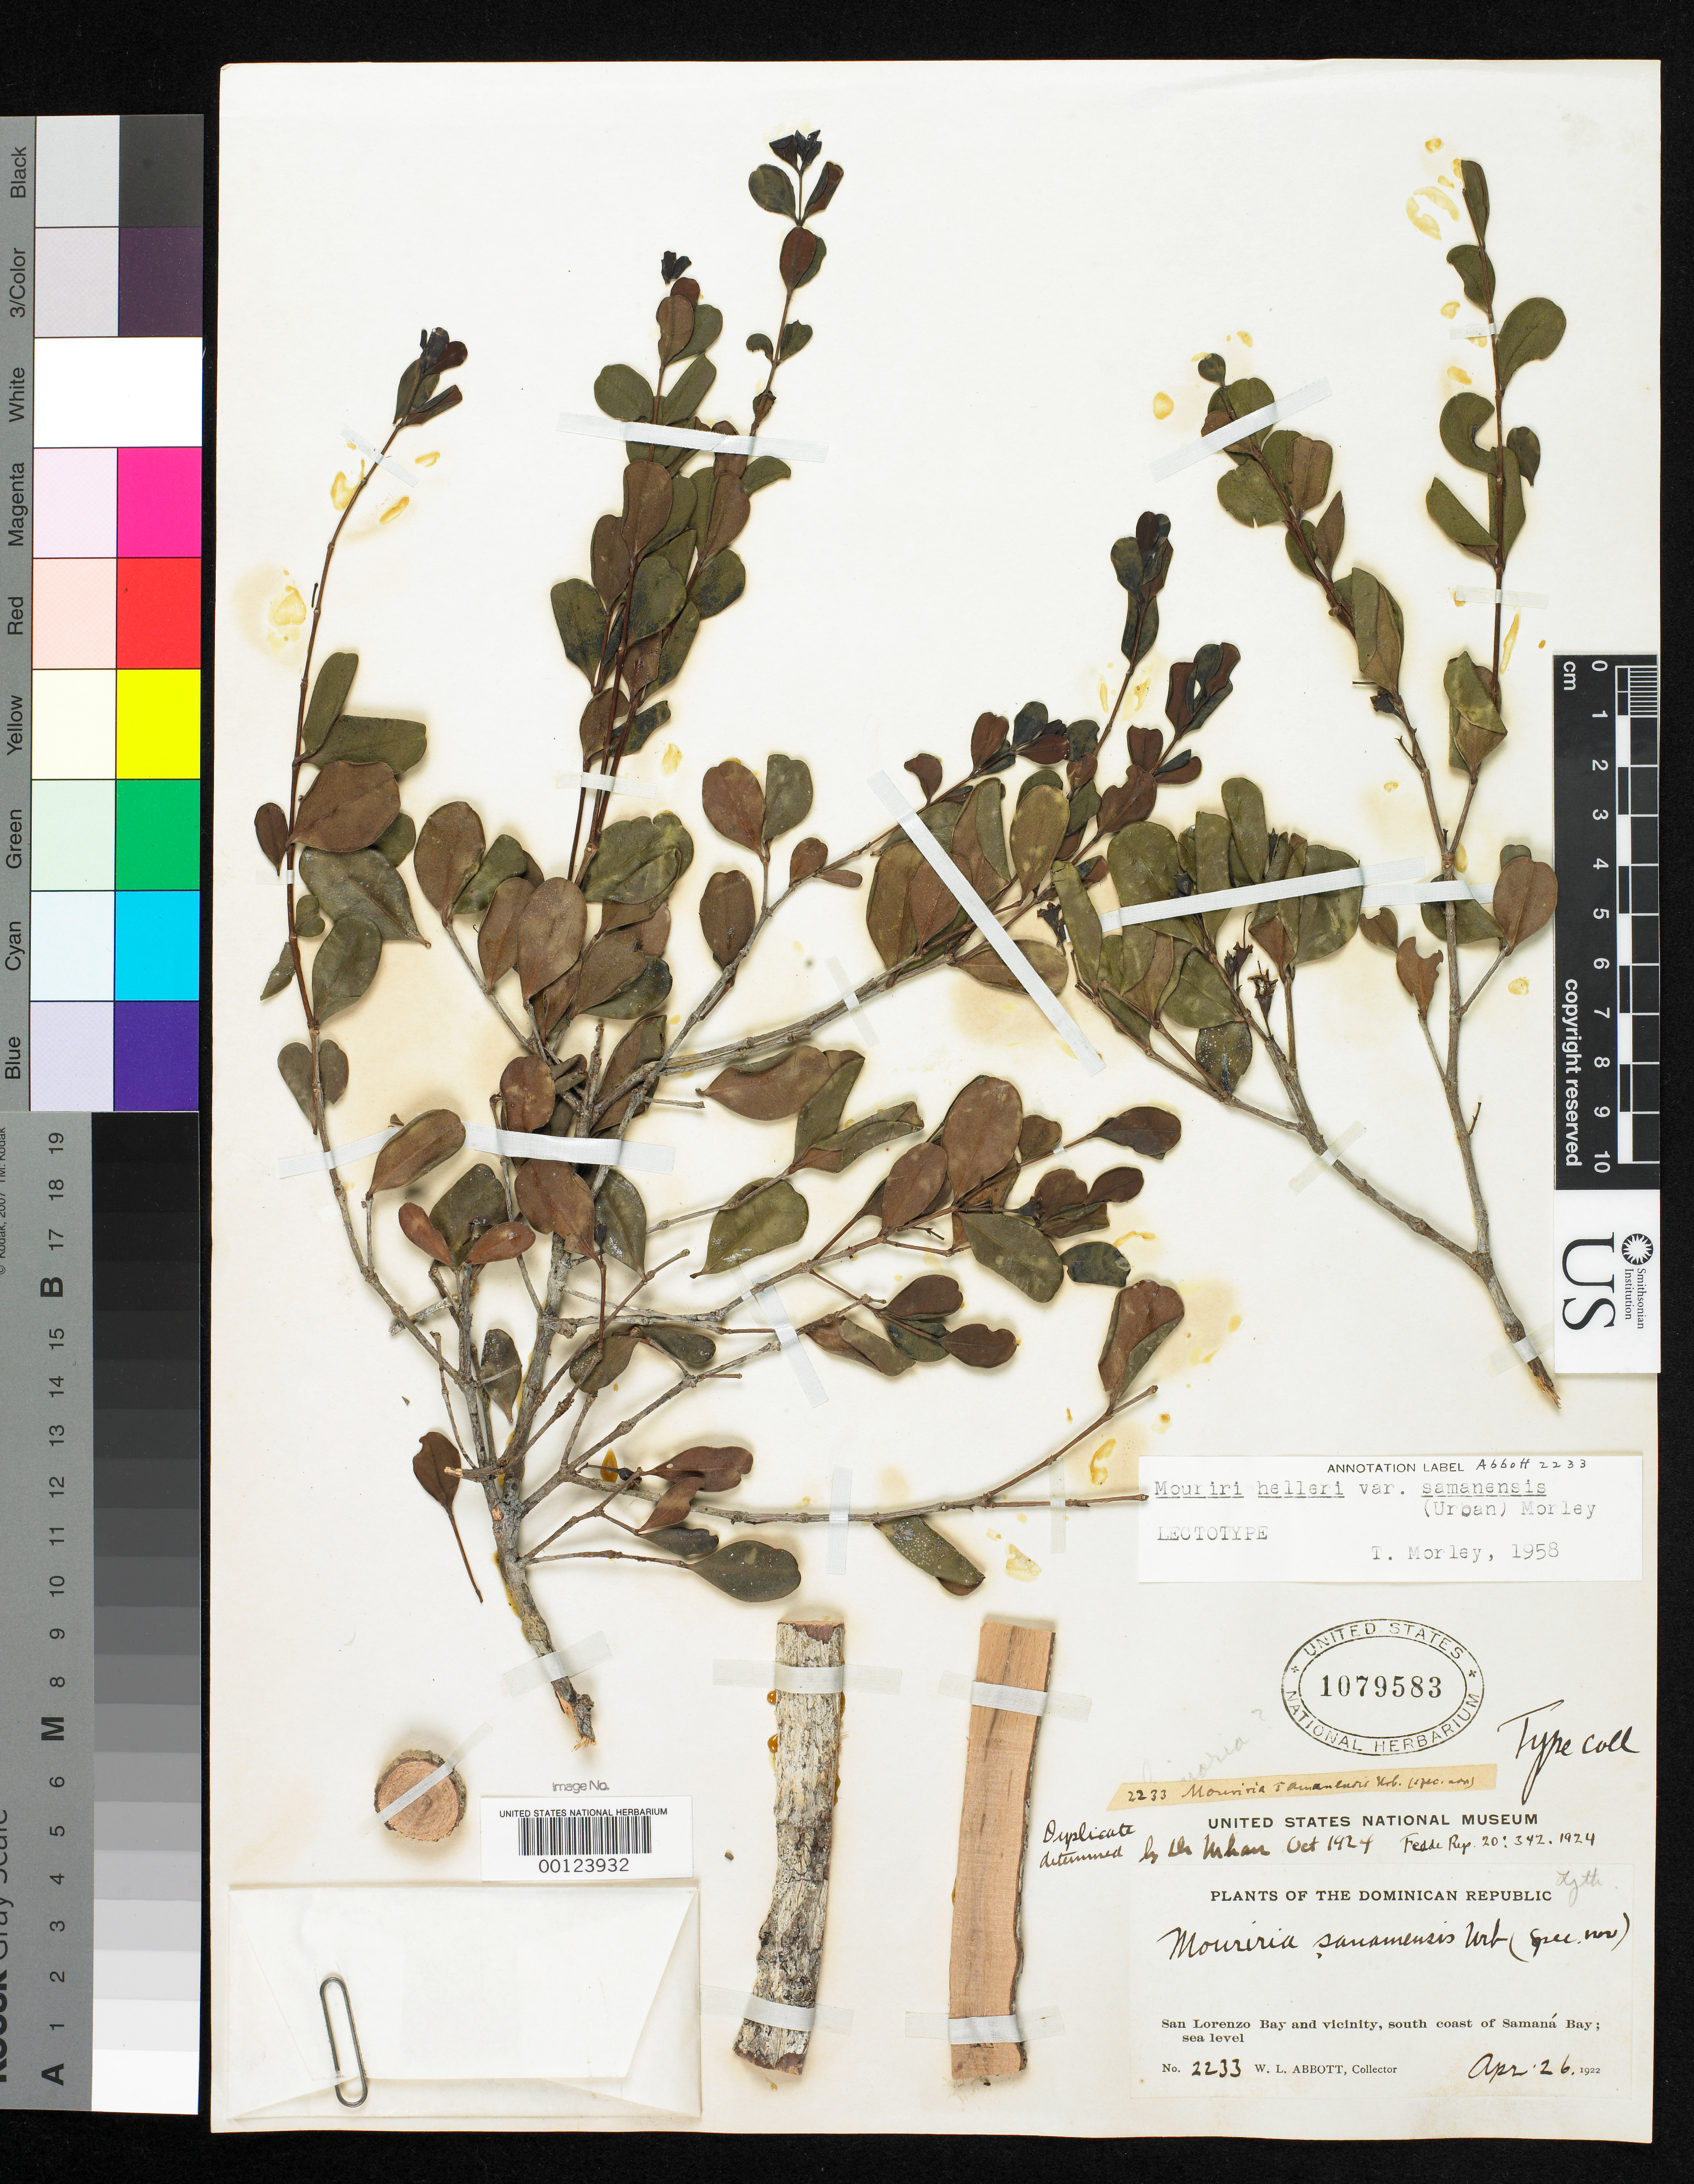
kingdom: Plantae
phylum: Tracheophyta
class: Magnoliopsida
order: Myrtales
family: Melastomataceae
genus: Mouriria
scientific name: Mouriria samanensis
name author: Urb.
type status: Isotype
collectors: W. L. Abbott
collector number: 2233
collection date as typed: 26 Apr 1922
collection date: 1922-04-26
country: Dominican Republic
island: Hispaniola Island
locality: Australemsinus Samanensis prope Sinum San Lorenzo.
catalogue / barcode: US 1079583